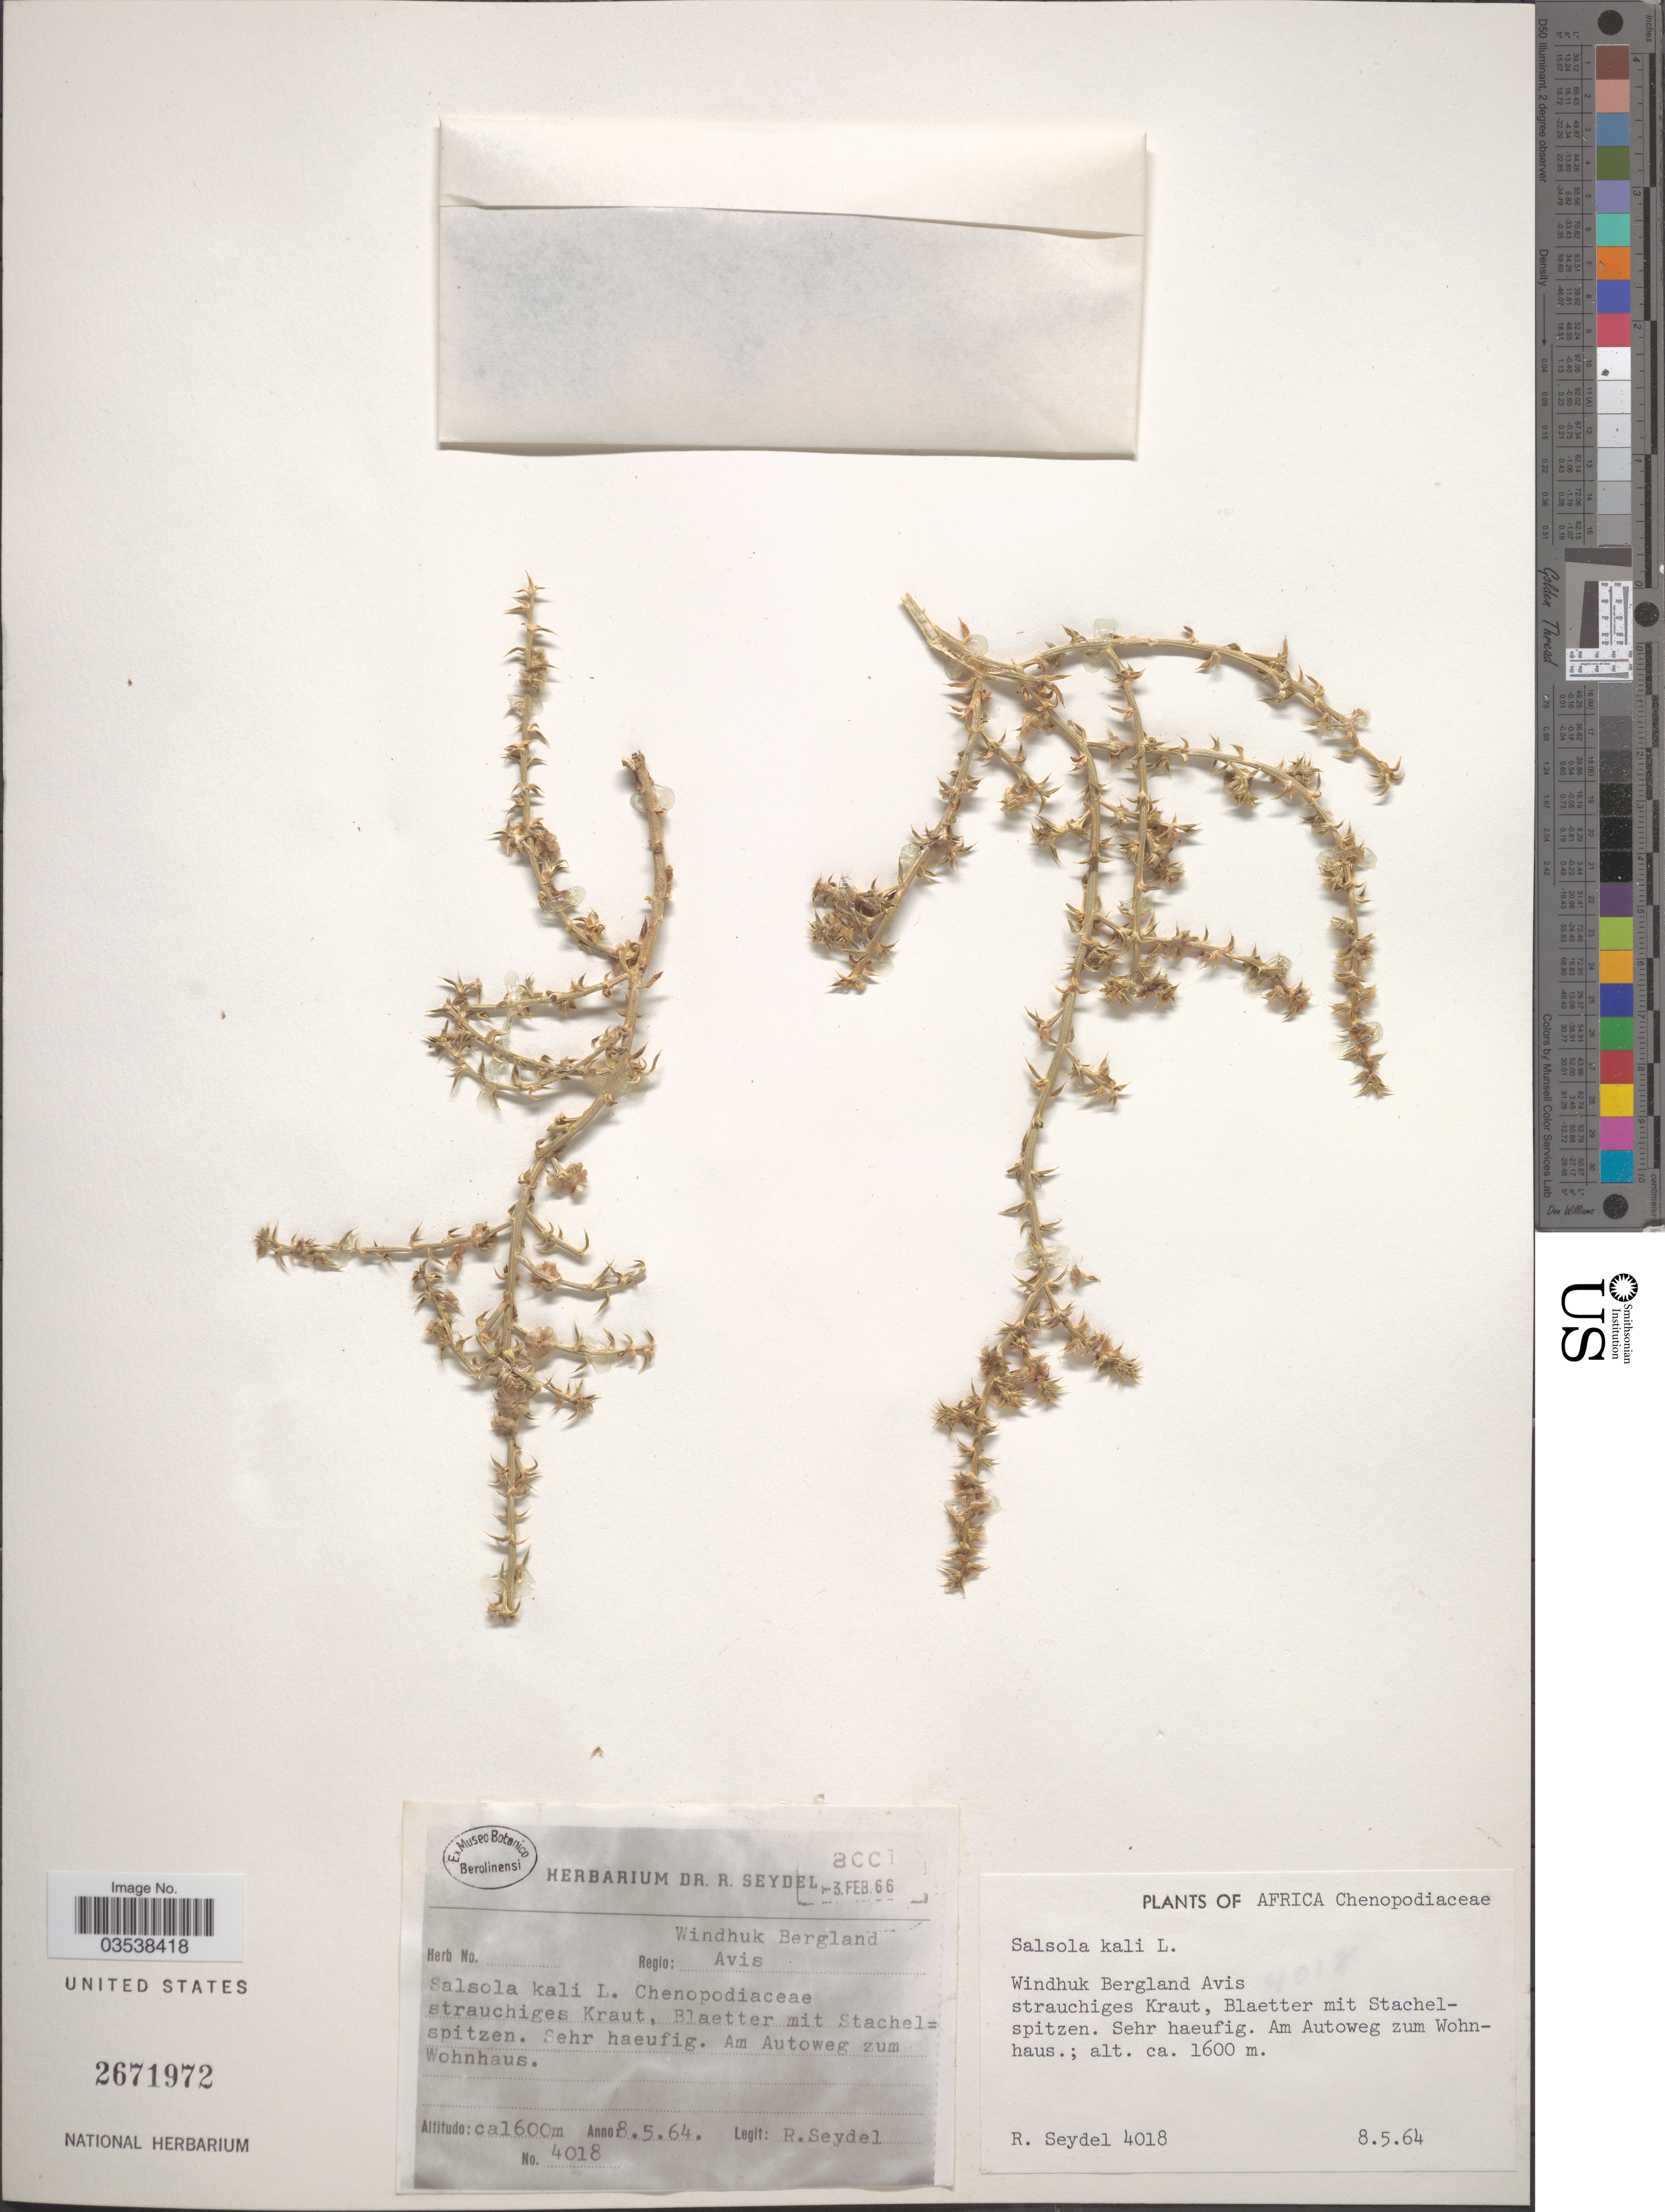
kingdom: Plantae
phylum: Tracheophyta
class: Magnoliopsida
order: Caryophyllales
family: Amaranthaceae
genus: Salsola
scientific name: Salsola kali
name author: L.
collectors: R. Seydel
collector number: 4018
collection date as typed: Transcribed d/m/y: 8/5/64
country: Namibia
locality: Regio: Windhuk Bergland Avis. Am Autoweg zum Wohnhaus.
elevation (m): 1600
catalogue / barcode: US 2671972